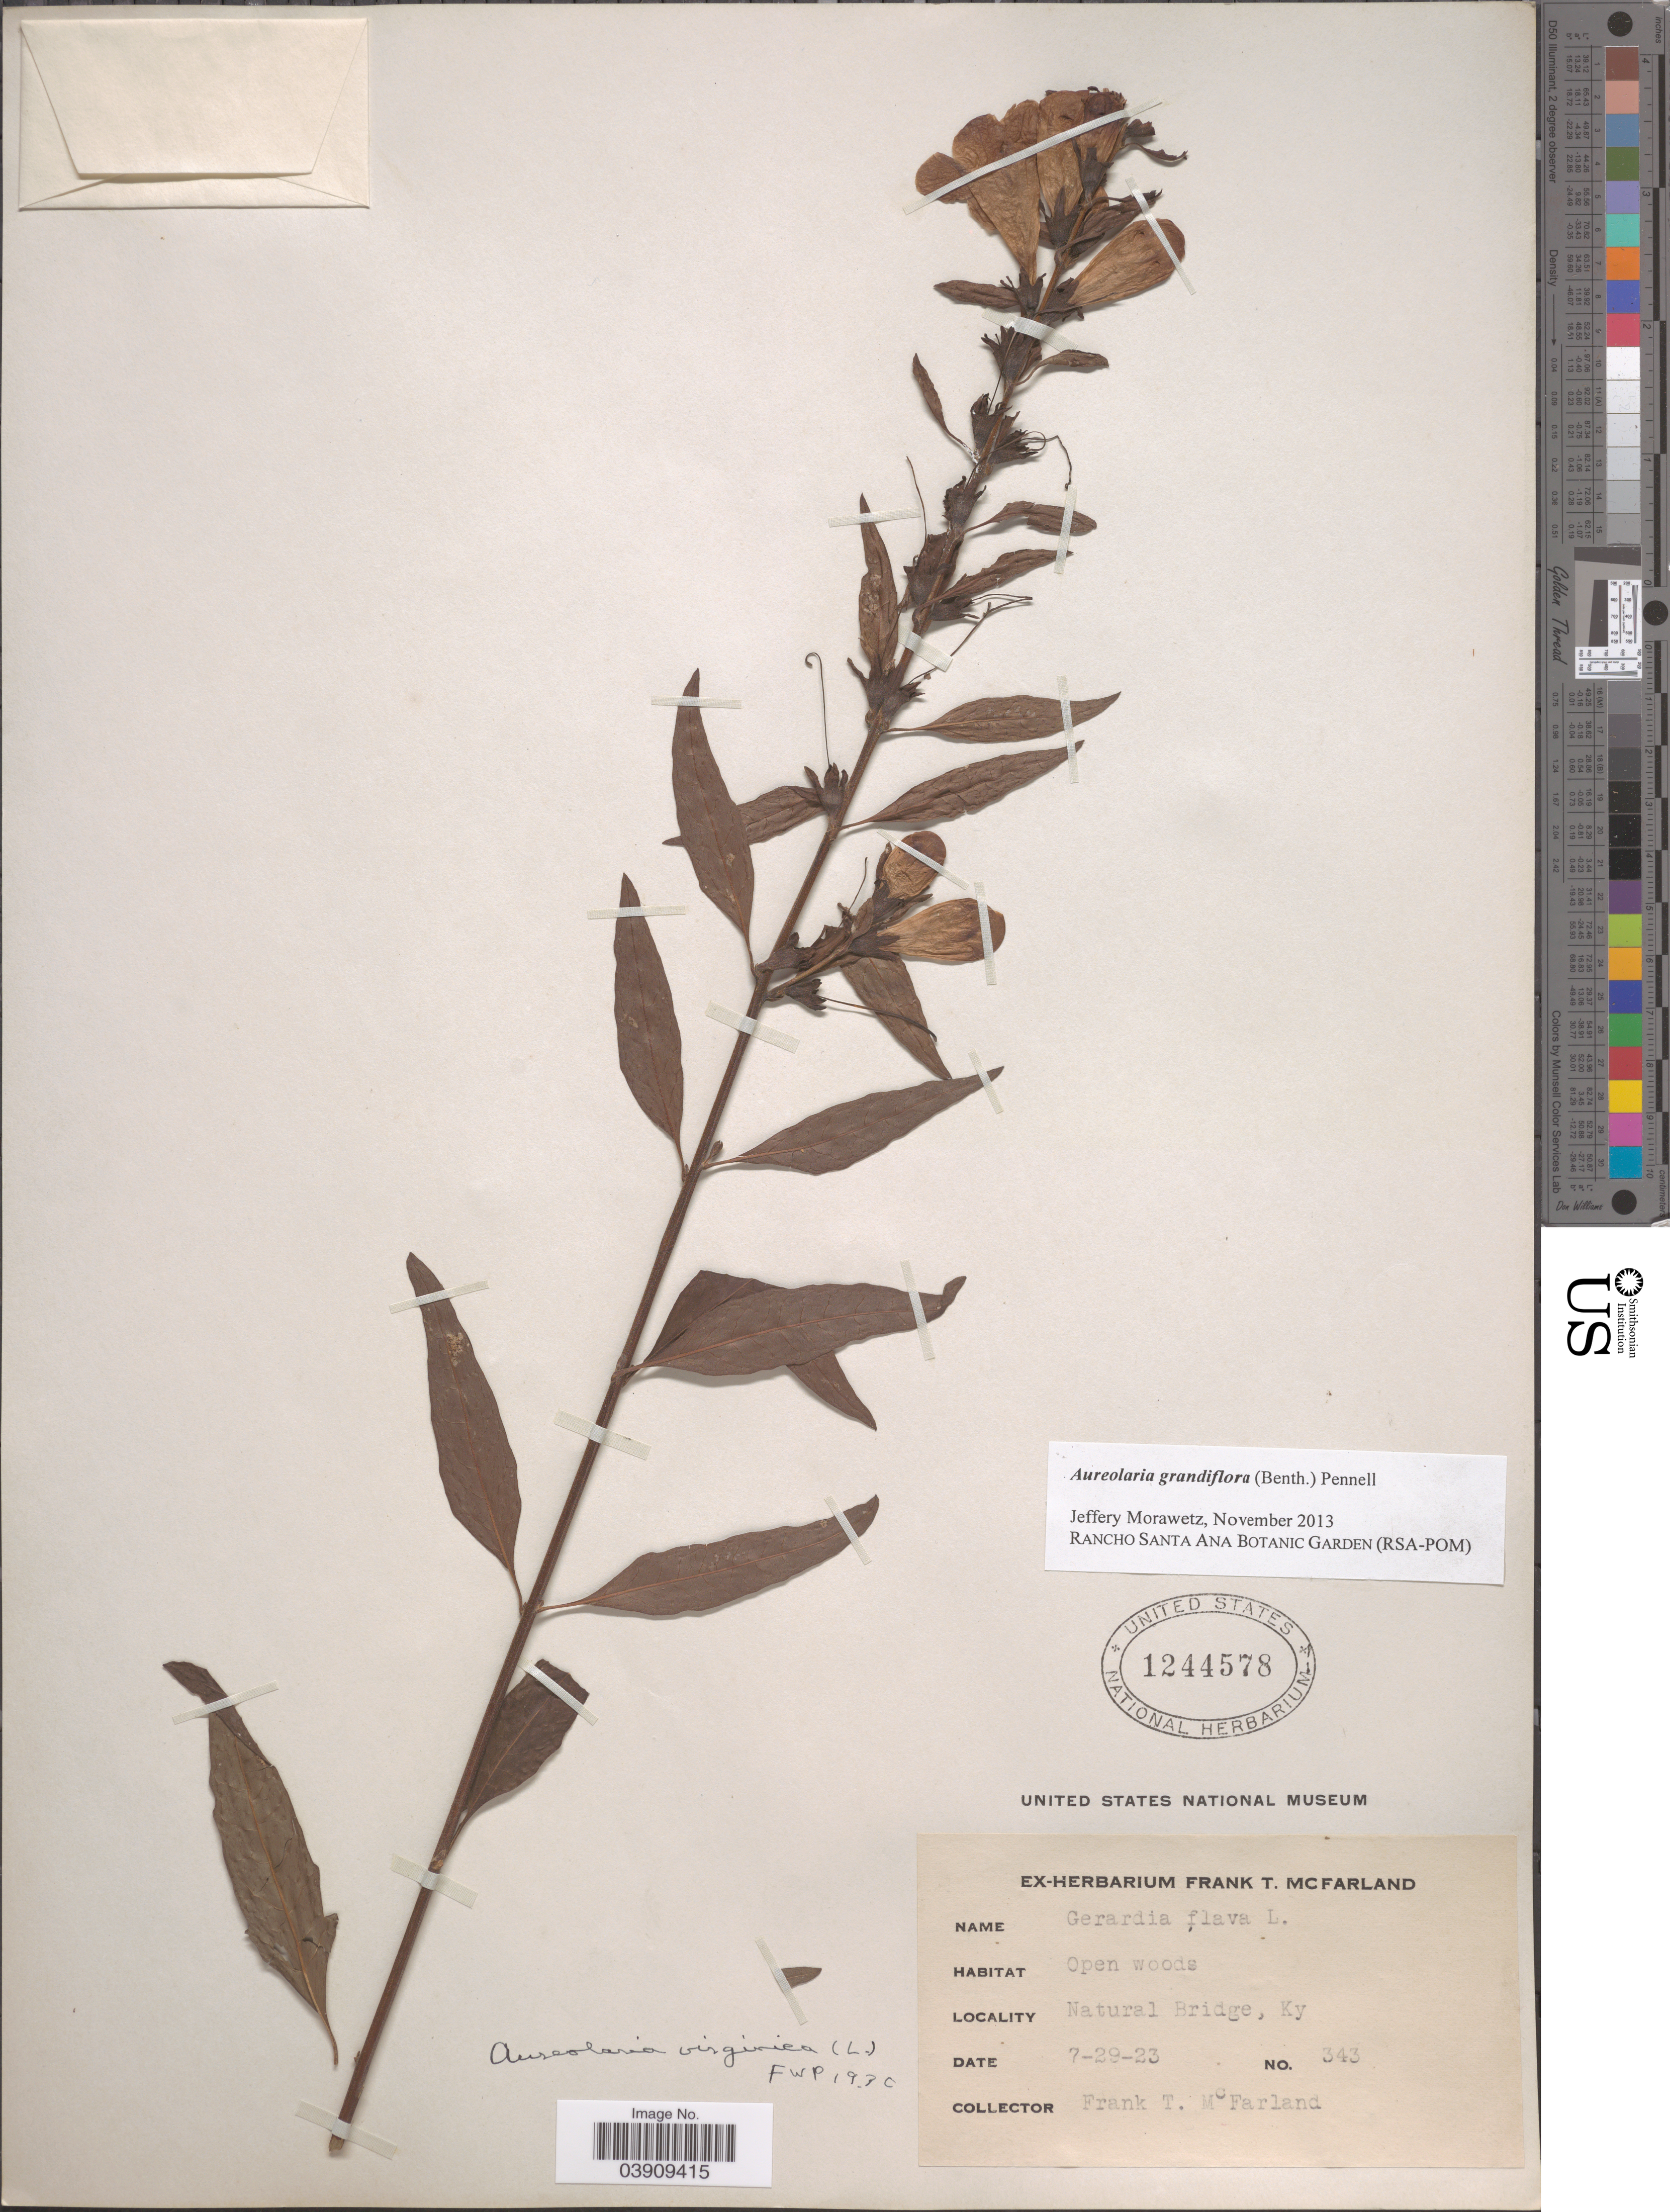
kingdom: Plantae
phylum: Tracheophyta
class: Magnoliopsida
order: Lamiales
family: Orobanchaceae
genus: Aureolaria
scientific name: Aureolaria grandiflora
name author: (Benth.) Pennell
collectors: F. McFarland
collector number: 343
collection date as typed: Transcribed d/m/y: 29/7/23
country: United States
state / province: Kentucky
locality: Natural Bridge.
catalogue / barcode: US 1244578